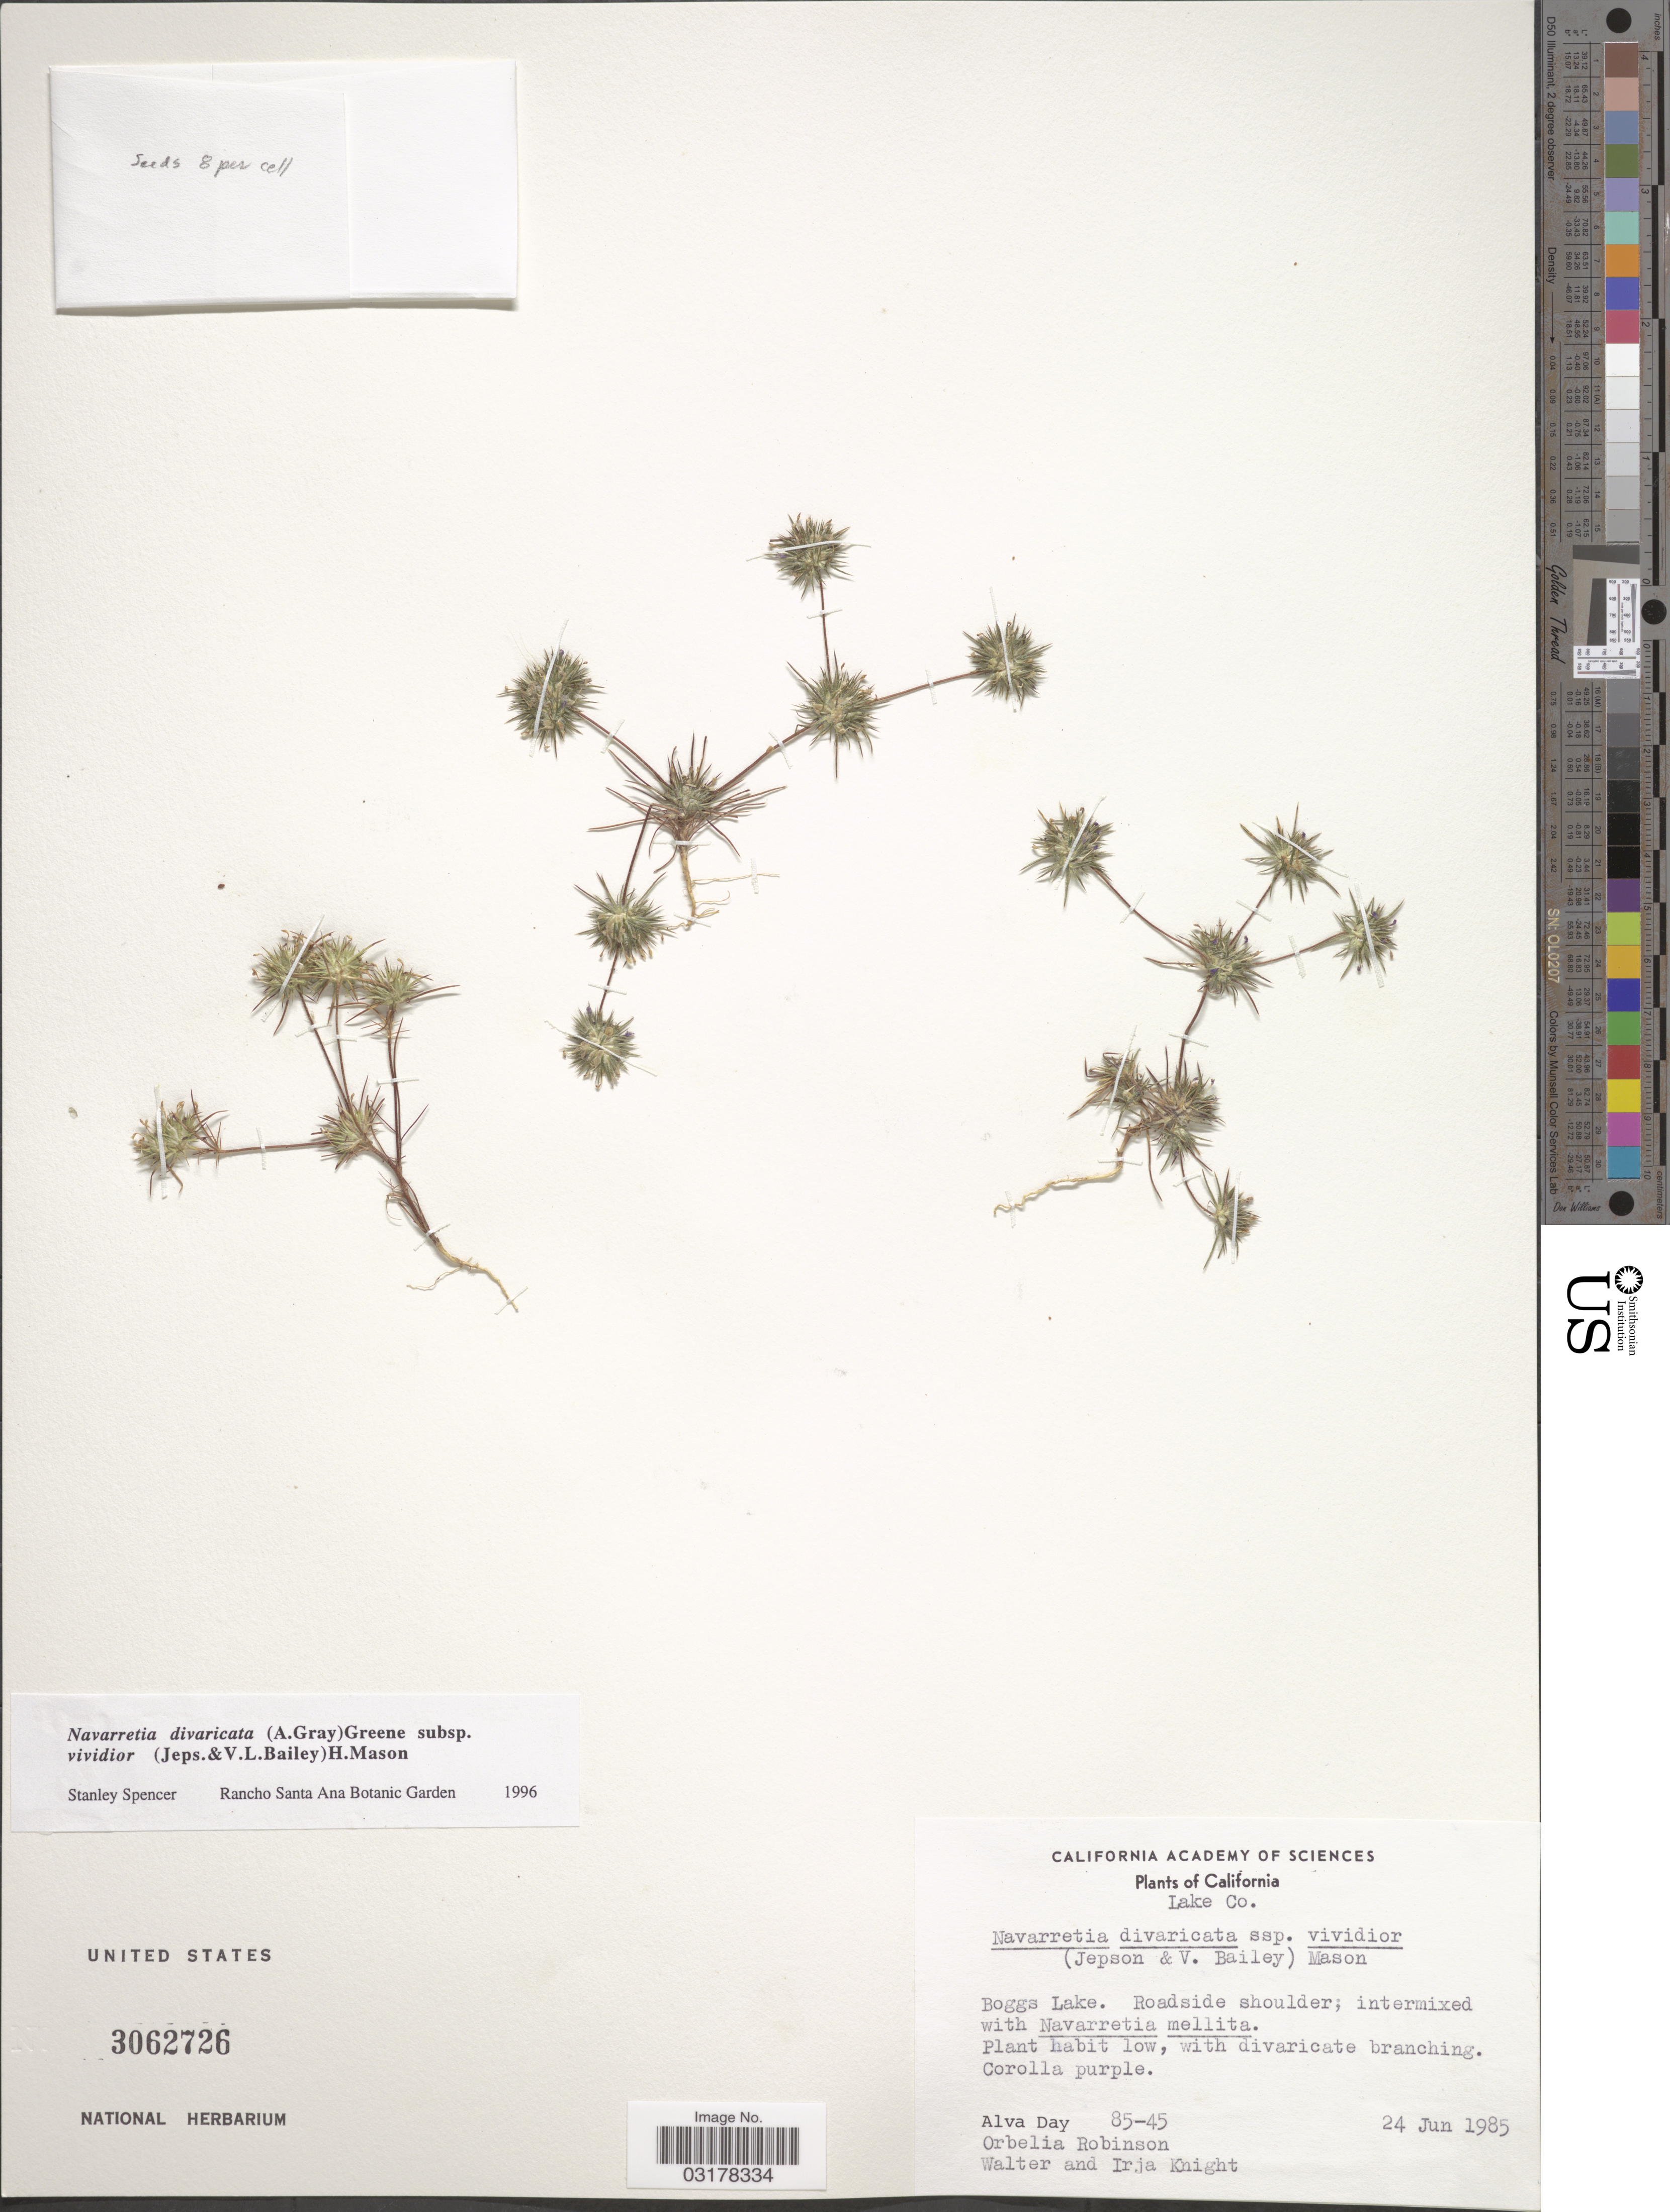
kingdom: Plantae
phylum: Tracheophyta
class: Magnoliopsida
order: Ericales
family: Polemoniaceae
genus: Navarretia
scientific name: Navarretia divaricata subsp. vividior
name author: (Jeps. & V. L. Bailey) H. Mason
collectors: A. G. Day, O. R. Robinson, W. Knight & I. Knight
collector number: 85-45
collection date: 1985-06-24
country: United States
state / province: California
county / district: Lake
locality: Lake Co. Boggs Lake.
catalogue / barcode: US 3062726